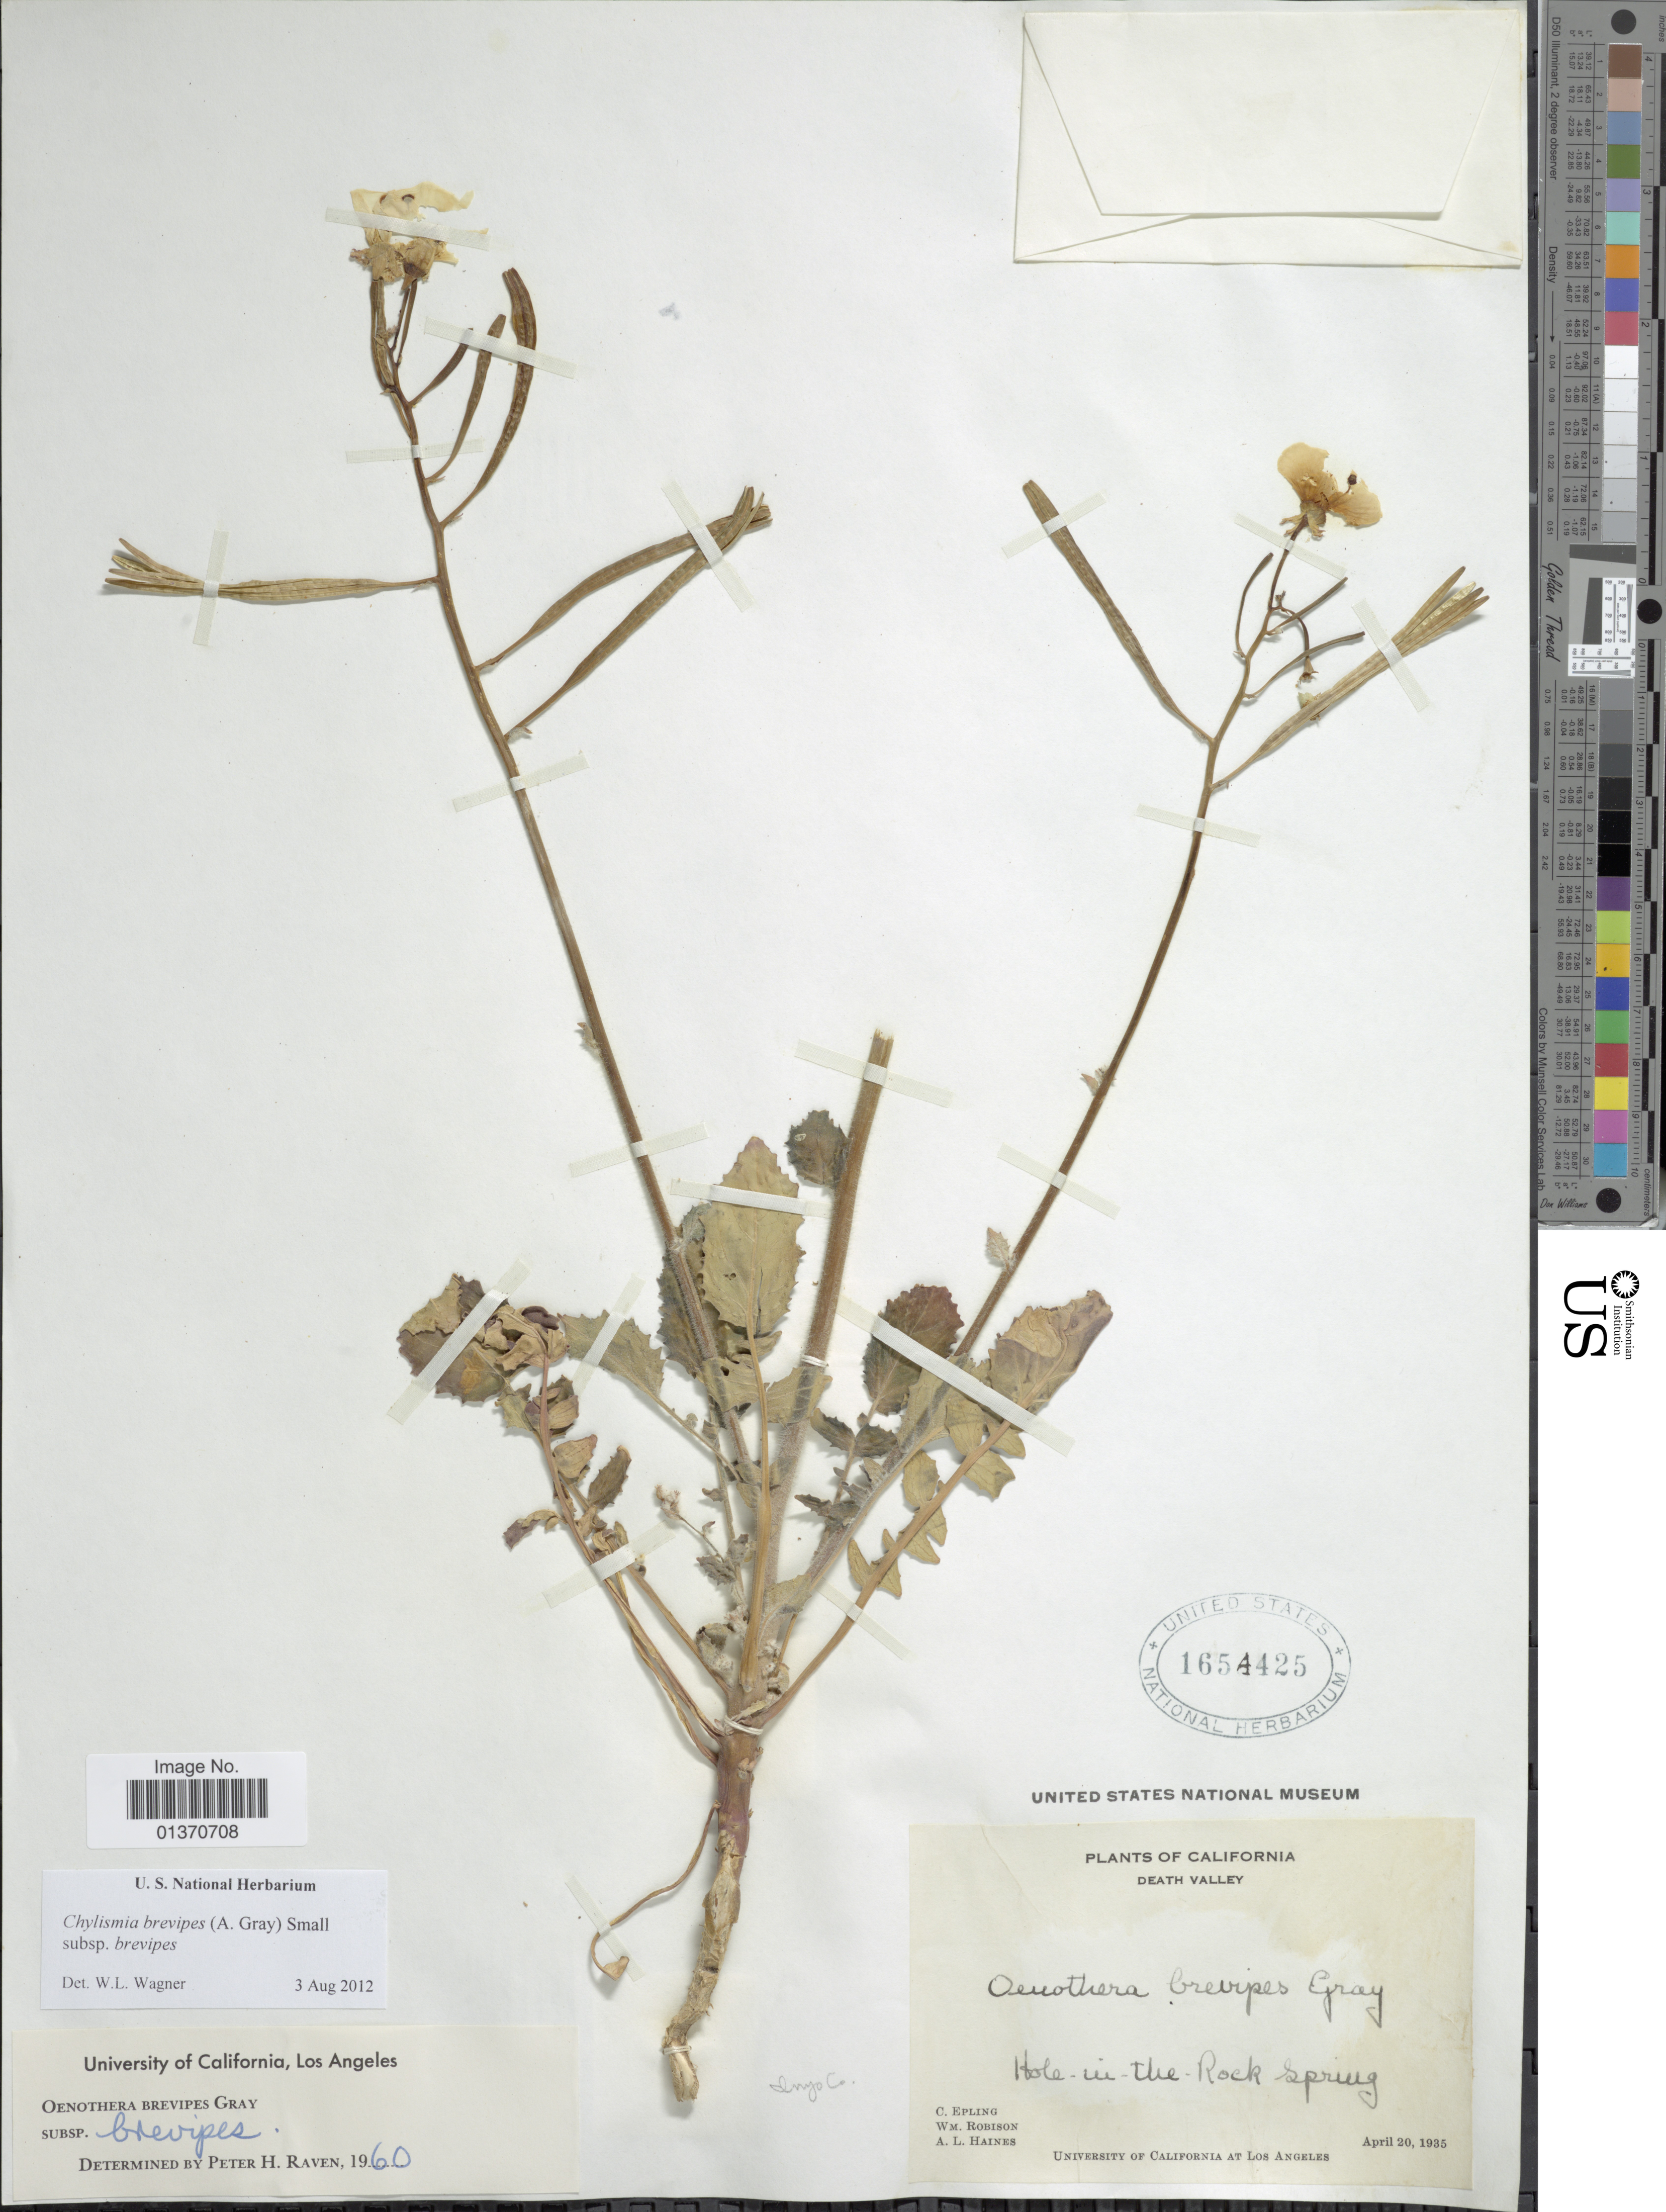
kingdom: Plantae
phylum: Tracheophyta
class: Magnoliopsida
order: Myrtales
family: Onagraceae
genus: Chylismia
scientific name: Chylismia brevipes subsp. brevipes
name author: (A. Gray) Small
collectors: C. C. Epling, W. Robinson & A. L. Haines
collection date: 1935-04-20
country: United States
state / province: California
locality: Death Valley, Hole-in-the-Rock Spring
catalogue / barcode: US 1654425